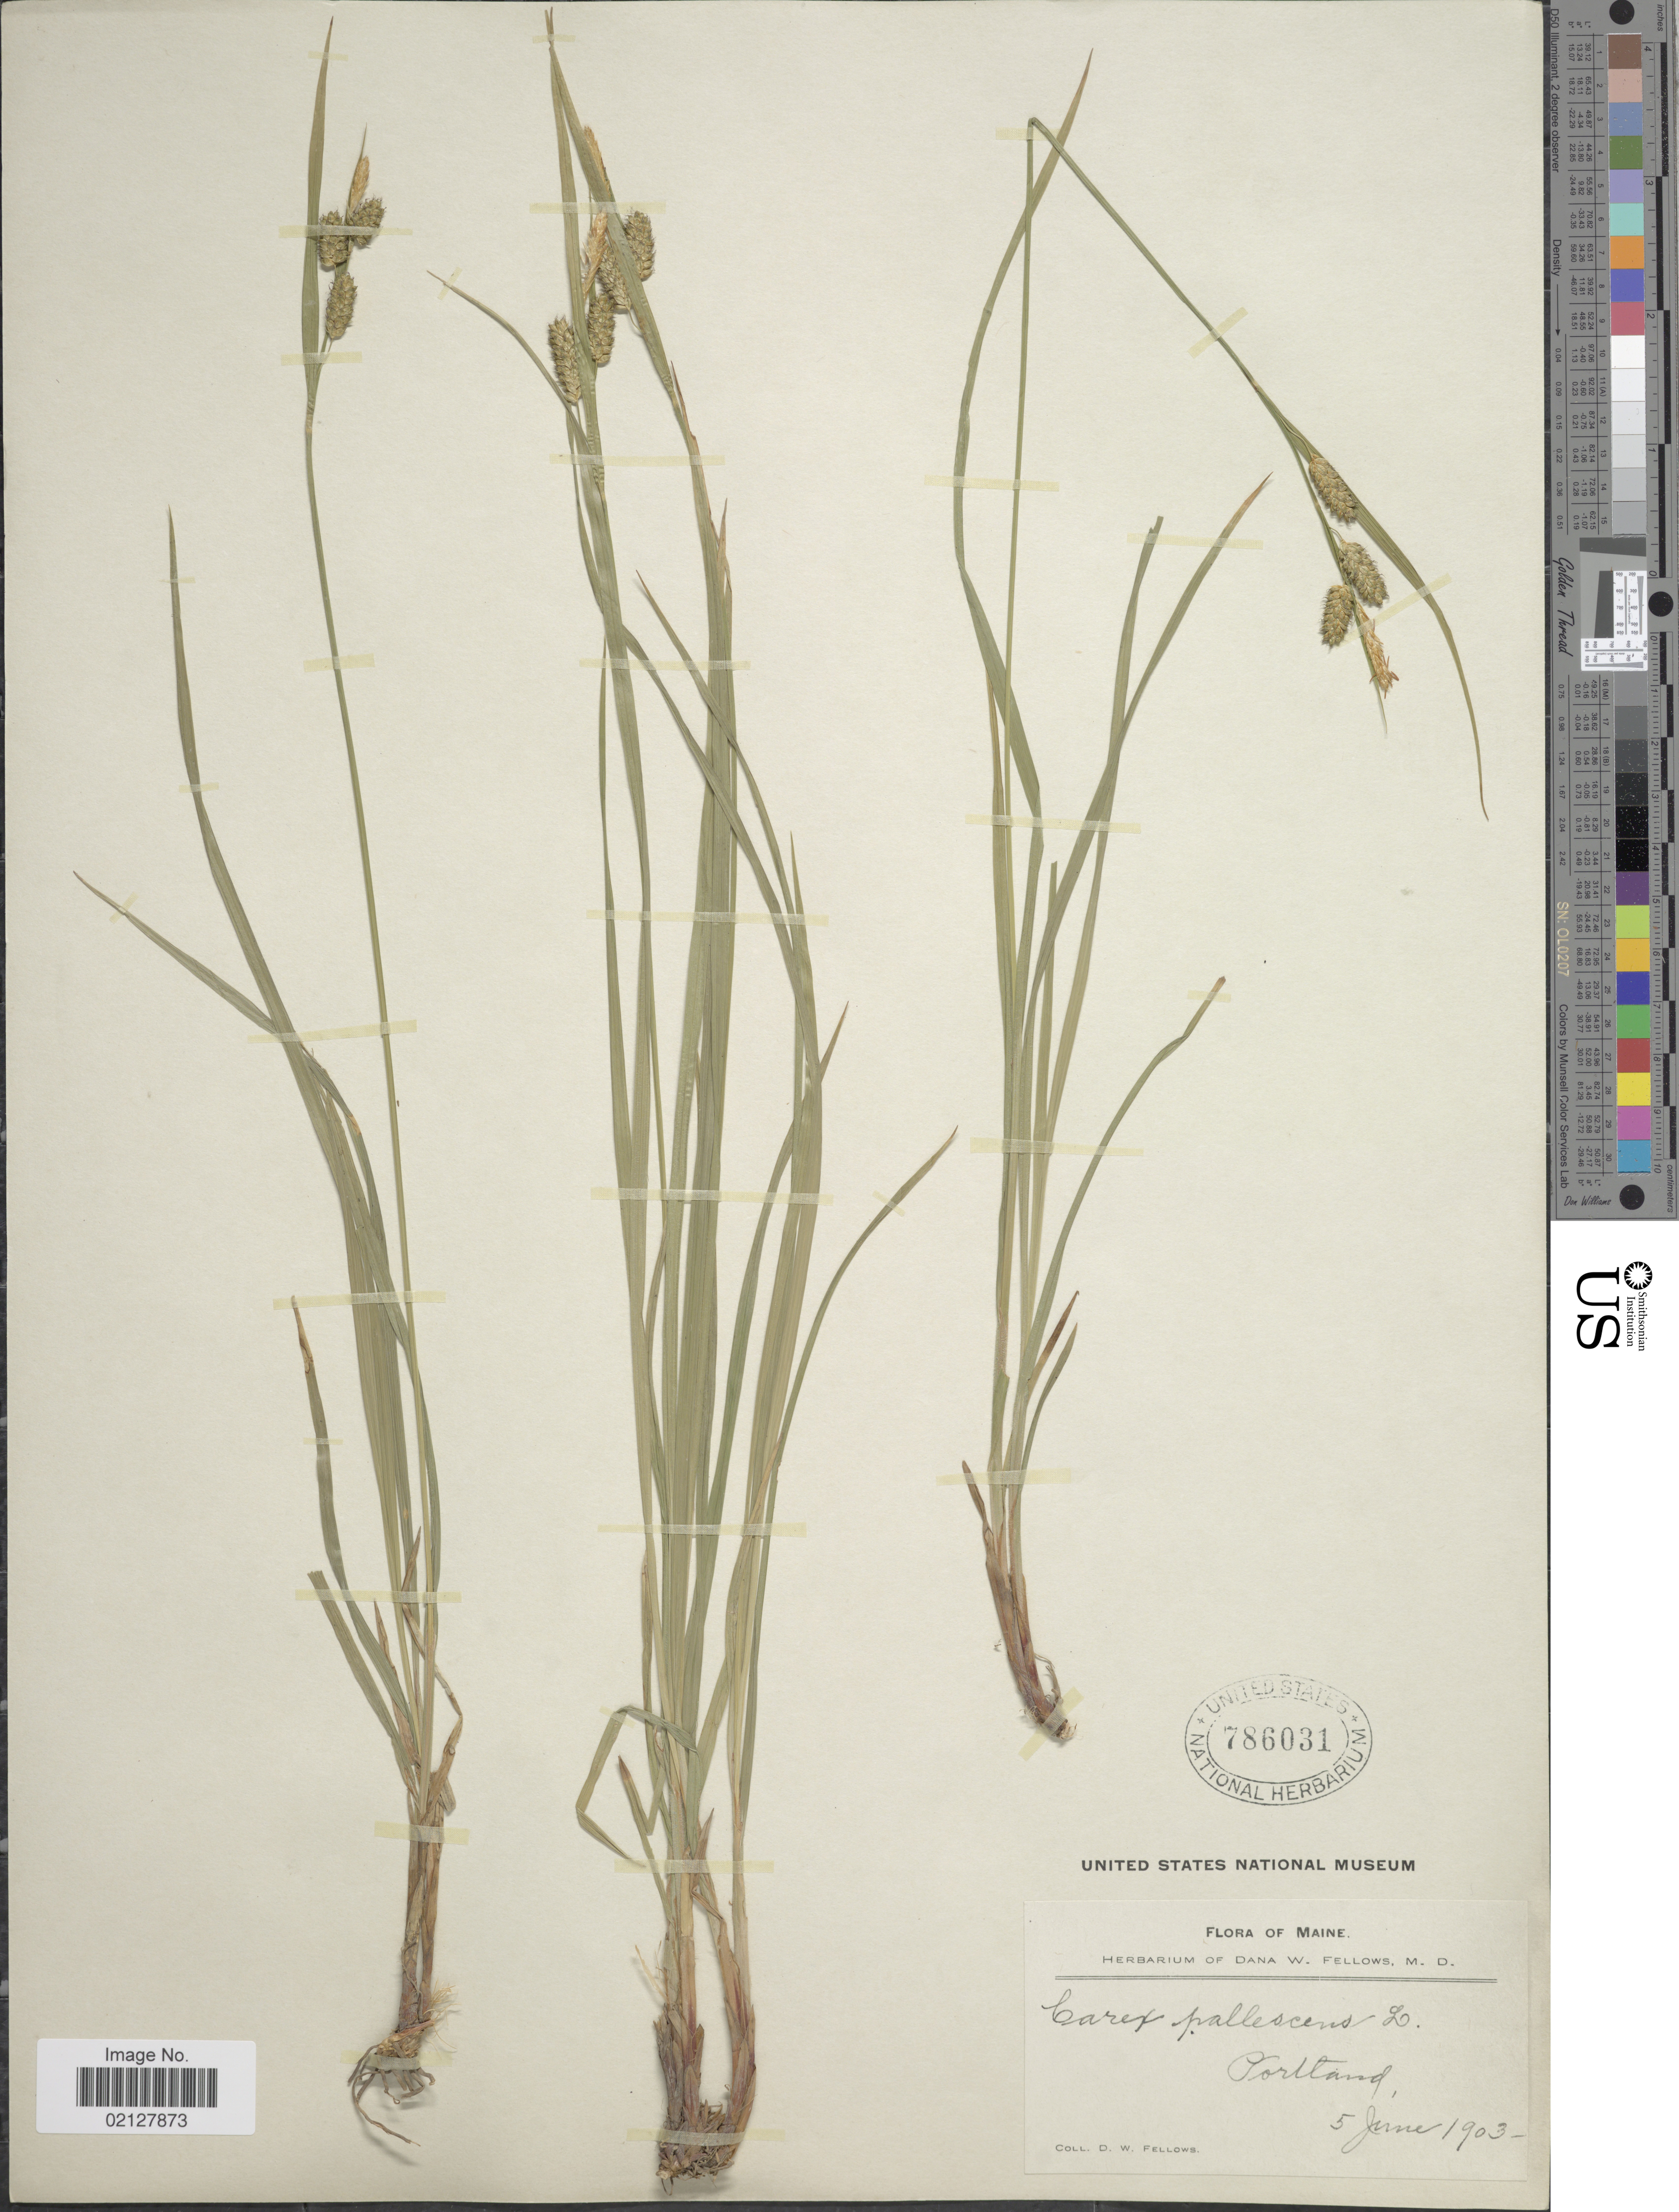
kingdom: Plantae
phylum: Tracheophyta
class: Liliopsida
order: Poales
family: Cyperaceae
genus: Carex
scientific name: Carex pallescens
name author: L.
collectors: D. W. Fellows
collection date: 1903-06-05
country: United States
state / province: Maine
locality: Portland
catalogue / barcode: US 786031